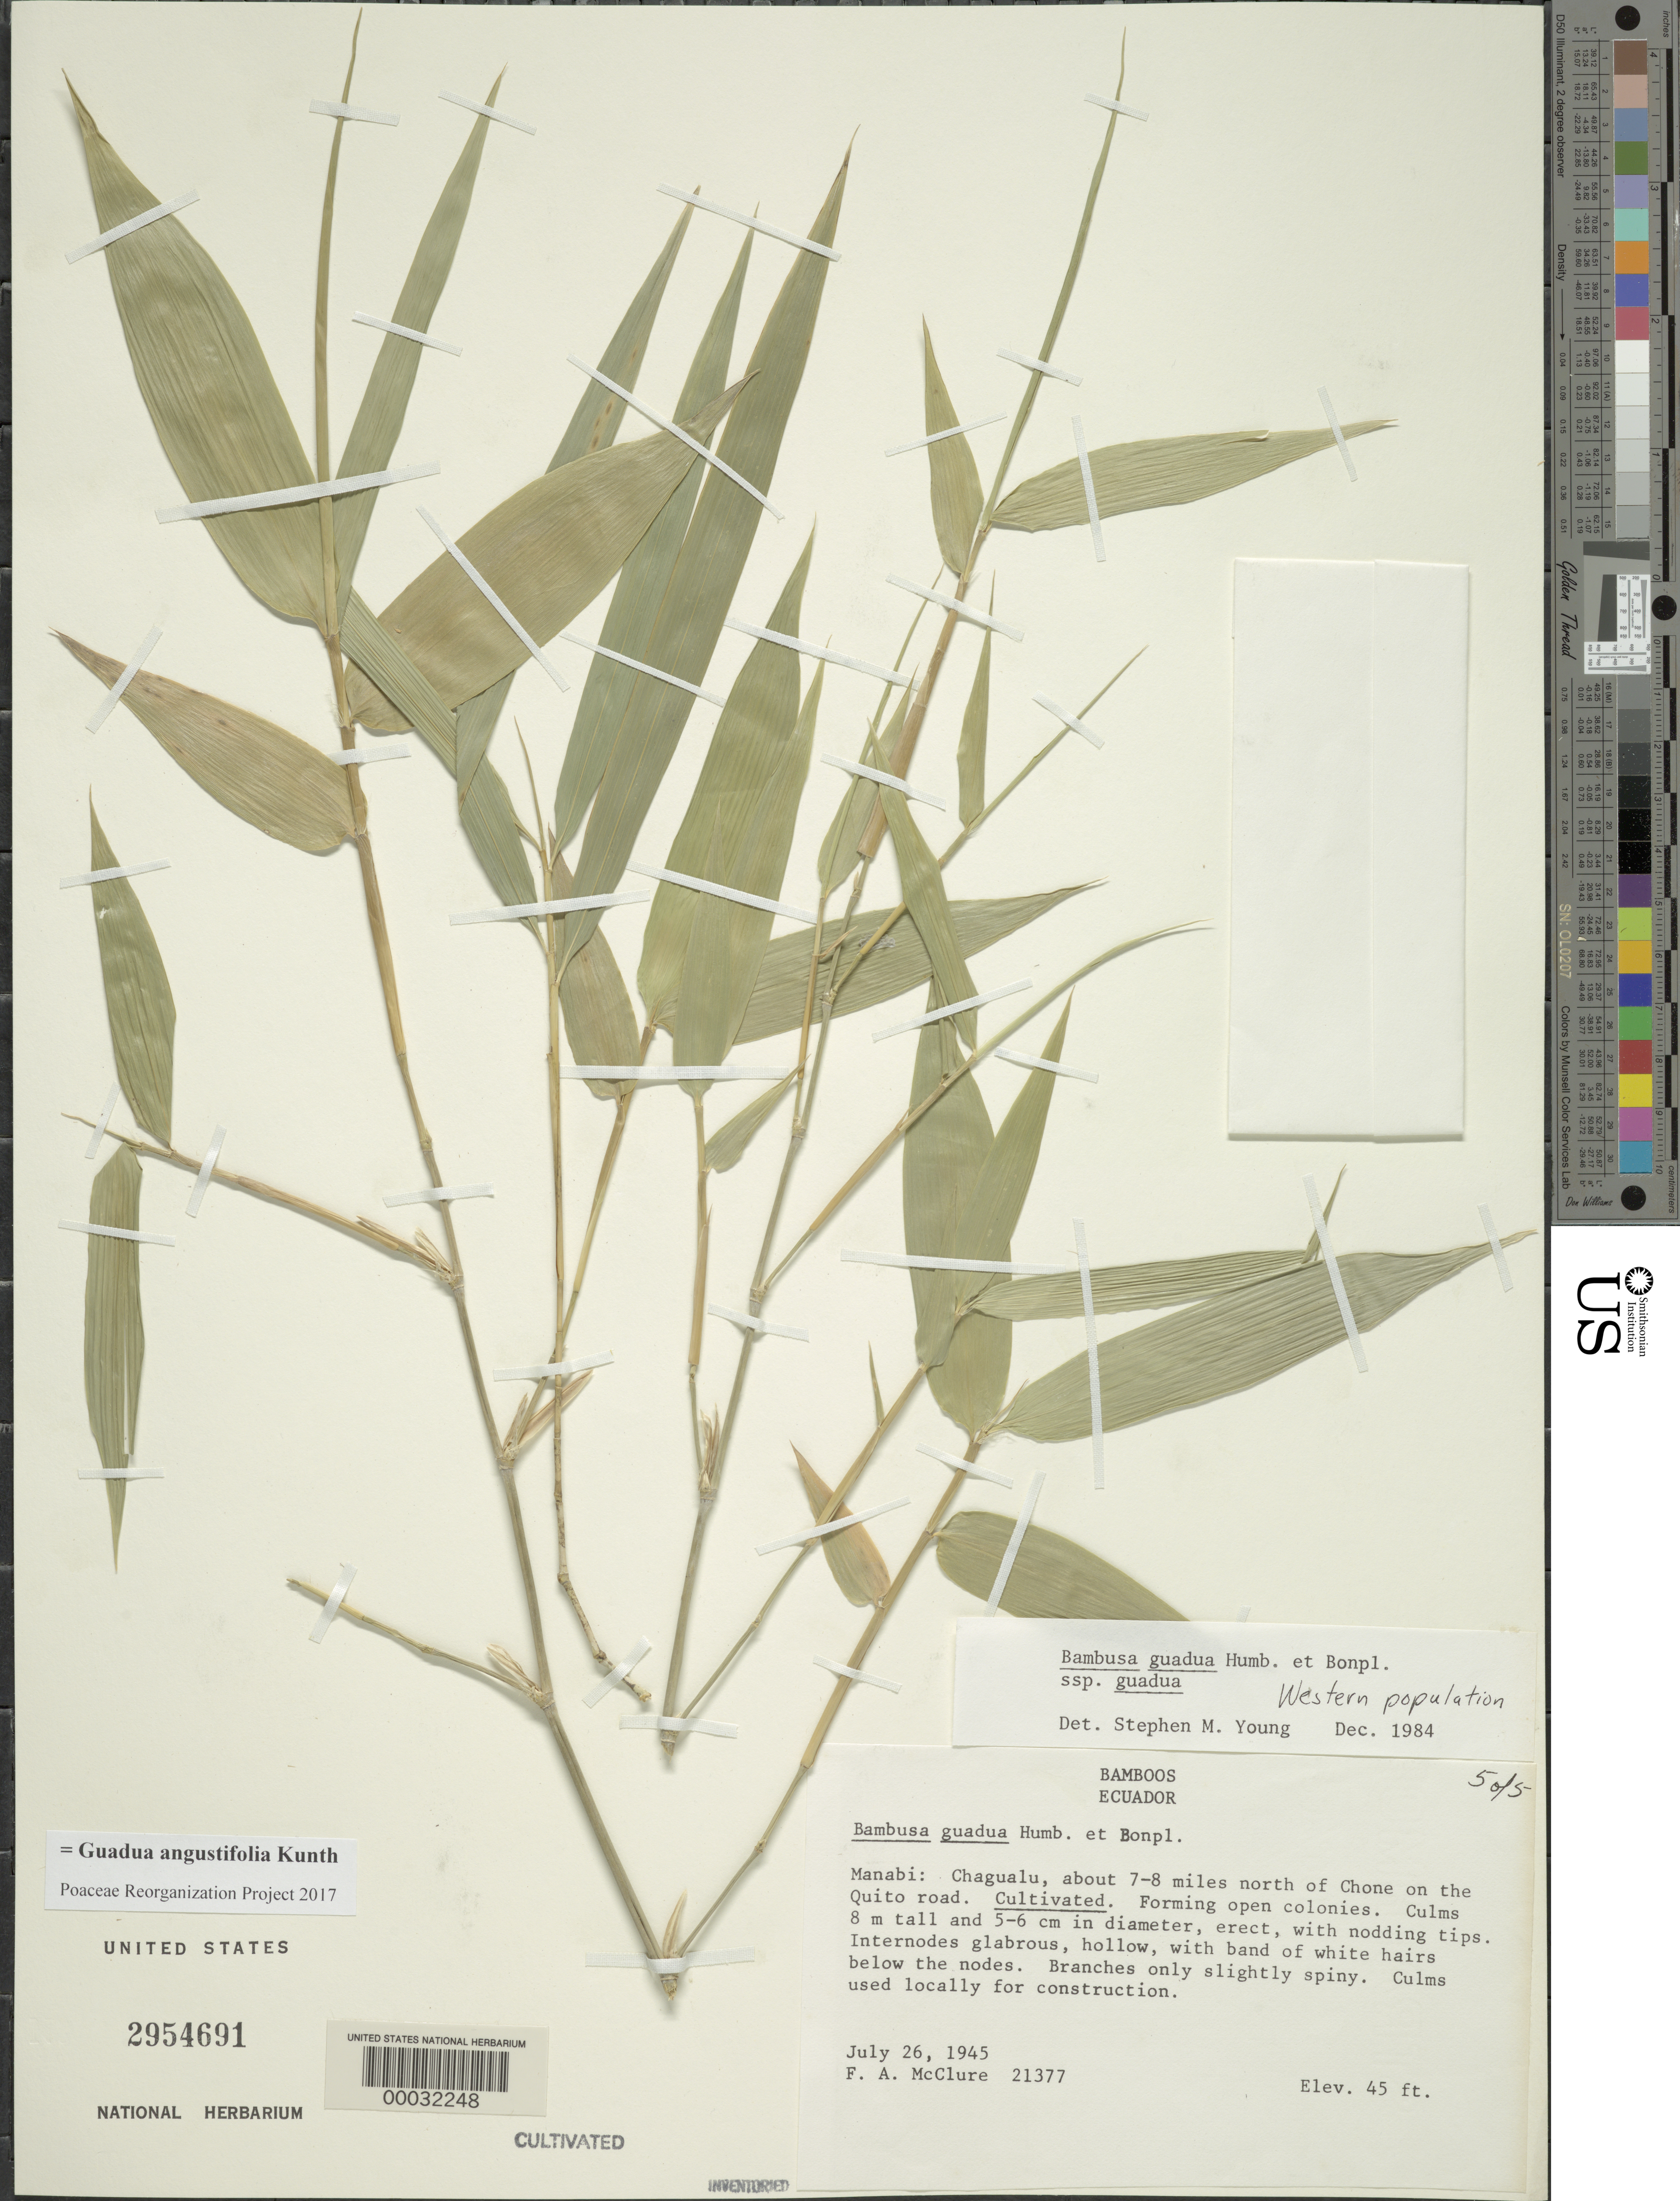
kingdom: Plantae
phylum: Tracheophyta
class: Liliopsida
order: Poales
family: Poaceae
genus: Guadua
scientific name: Guadua angustifolia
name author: Kunth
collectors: F. A. McClure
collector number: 21377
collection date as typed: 26 Jul 1945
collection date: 1945-07-26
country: Ecuador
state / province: Manabí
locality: Chagualu, N of Chone on Quito Road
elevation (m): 14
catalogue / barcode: US 2954691